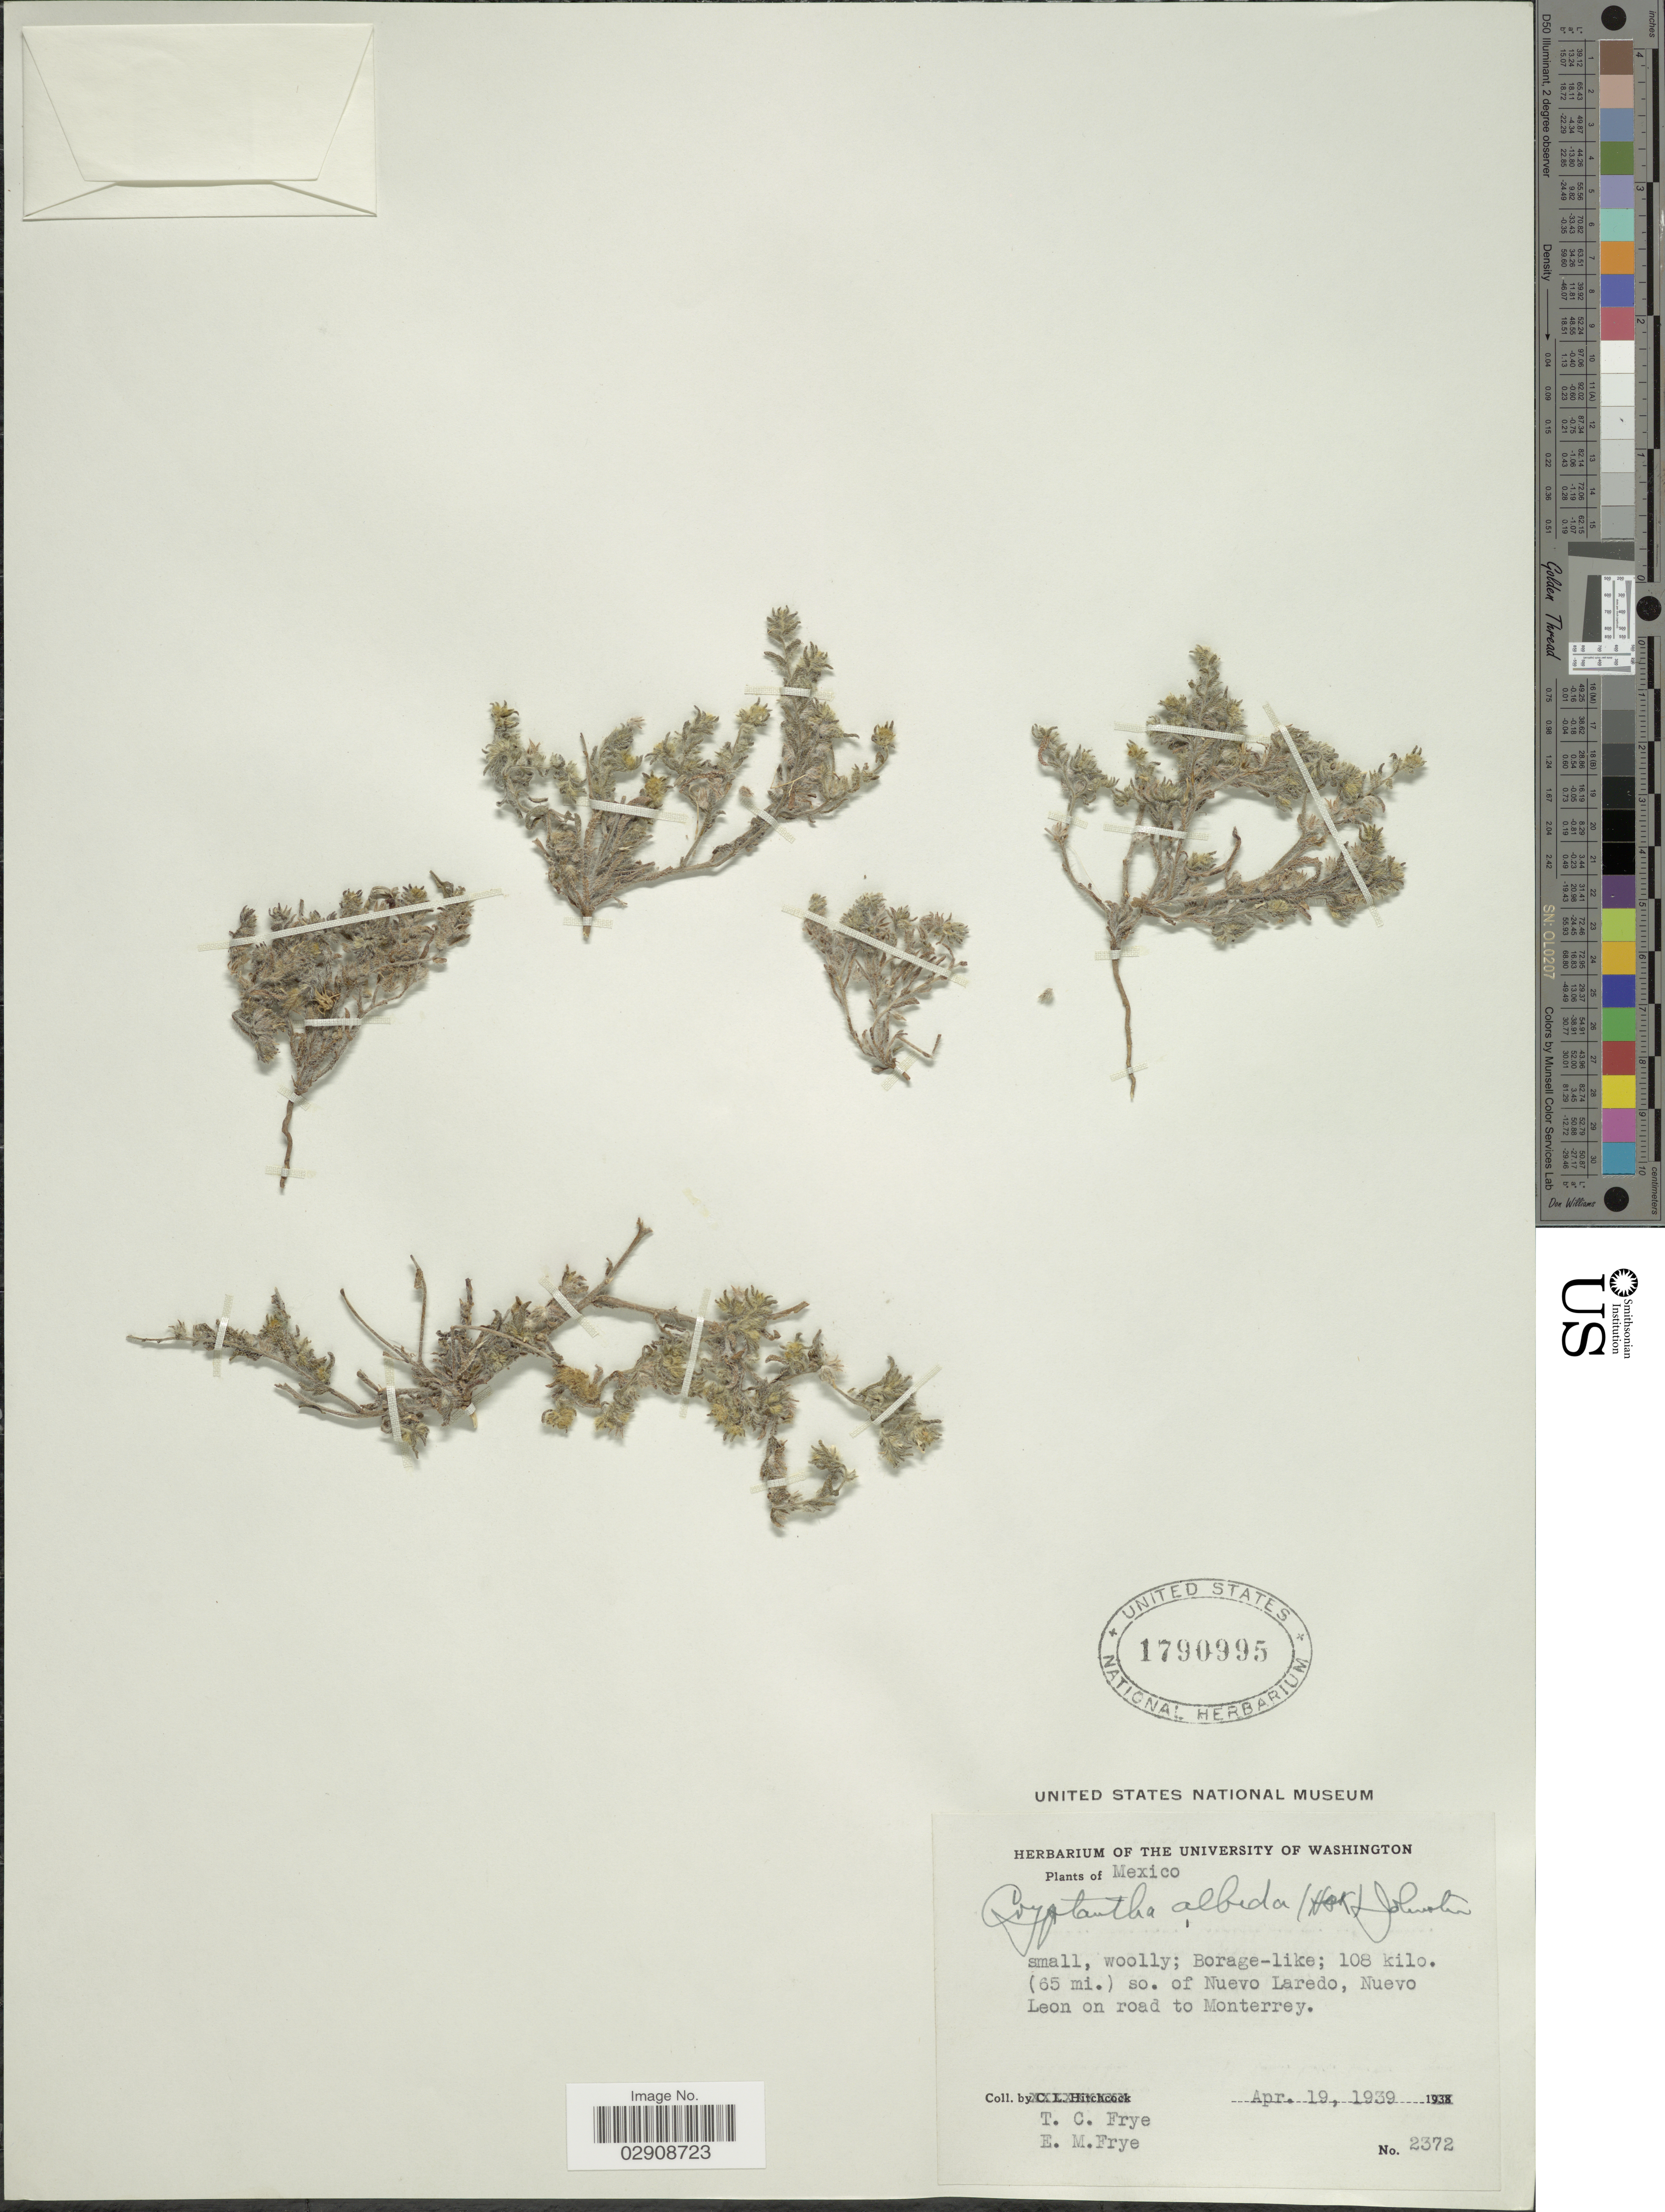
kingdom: Plantae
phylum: Tracheophyta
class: Magnoliopsida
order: Boraginales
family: Boraginaceae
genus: Cryptantha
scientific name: Cryptantha mexicana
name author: (Brandegee) I.M. Johnst.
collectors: T. C. Frye & E. Frye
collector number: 2372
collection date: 1939-04-19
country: Mexico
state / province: Nuevo León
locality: Borage-like; 108 kilo. (65 mi.) so. of Nuevo Laredo, Nuevo Leon on road to Monterrey.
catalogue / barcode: US 1790995